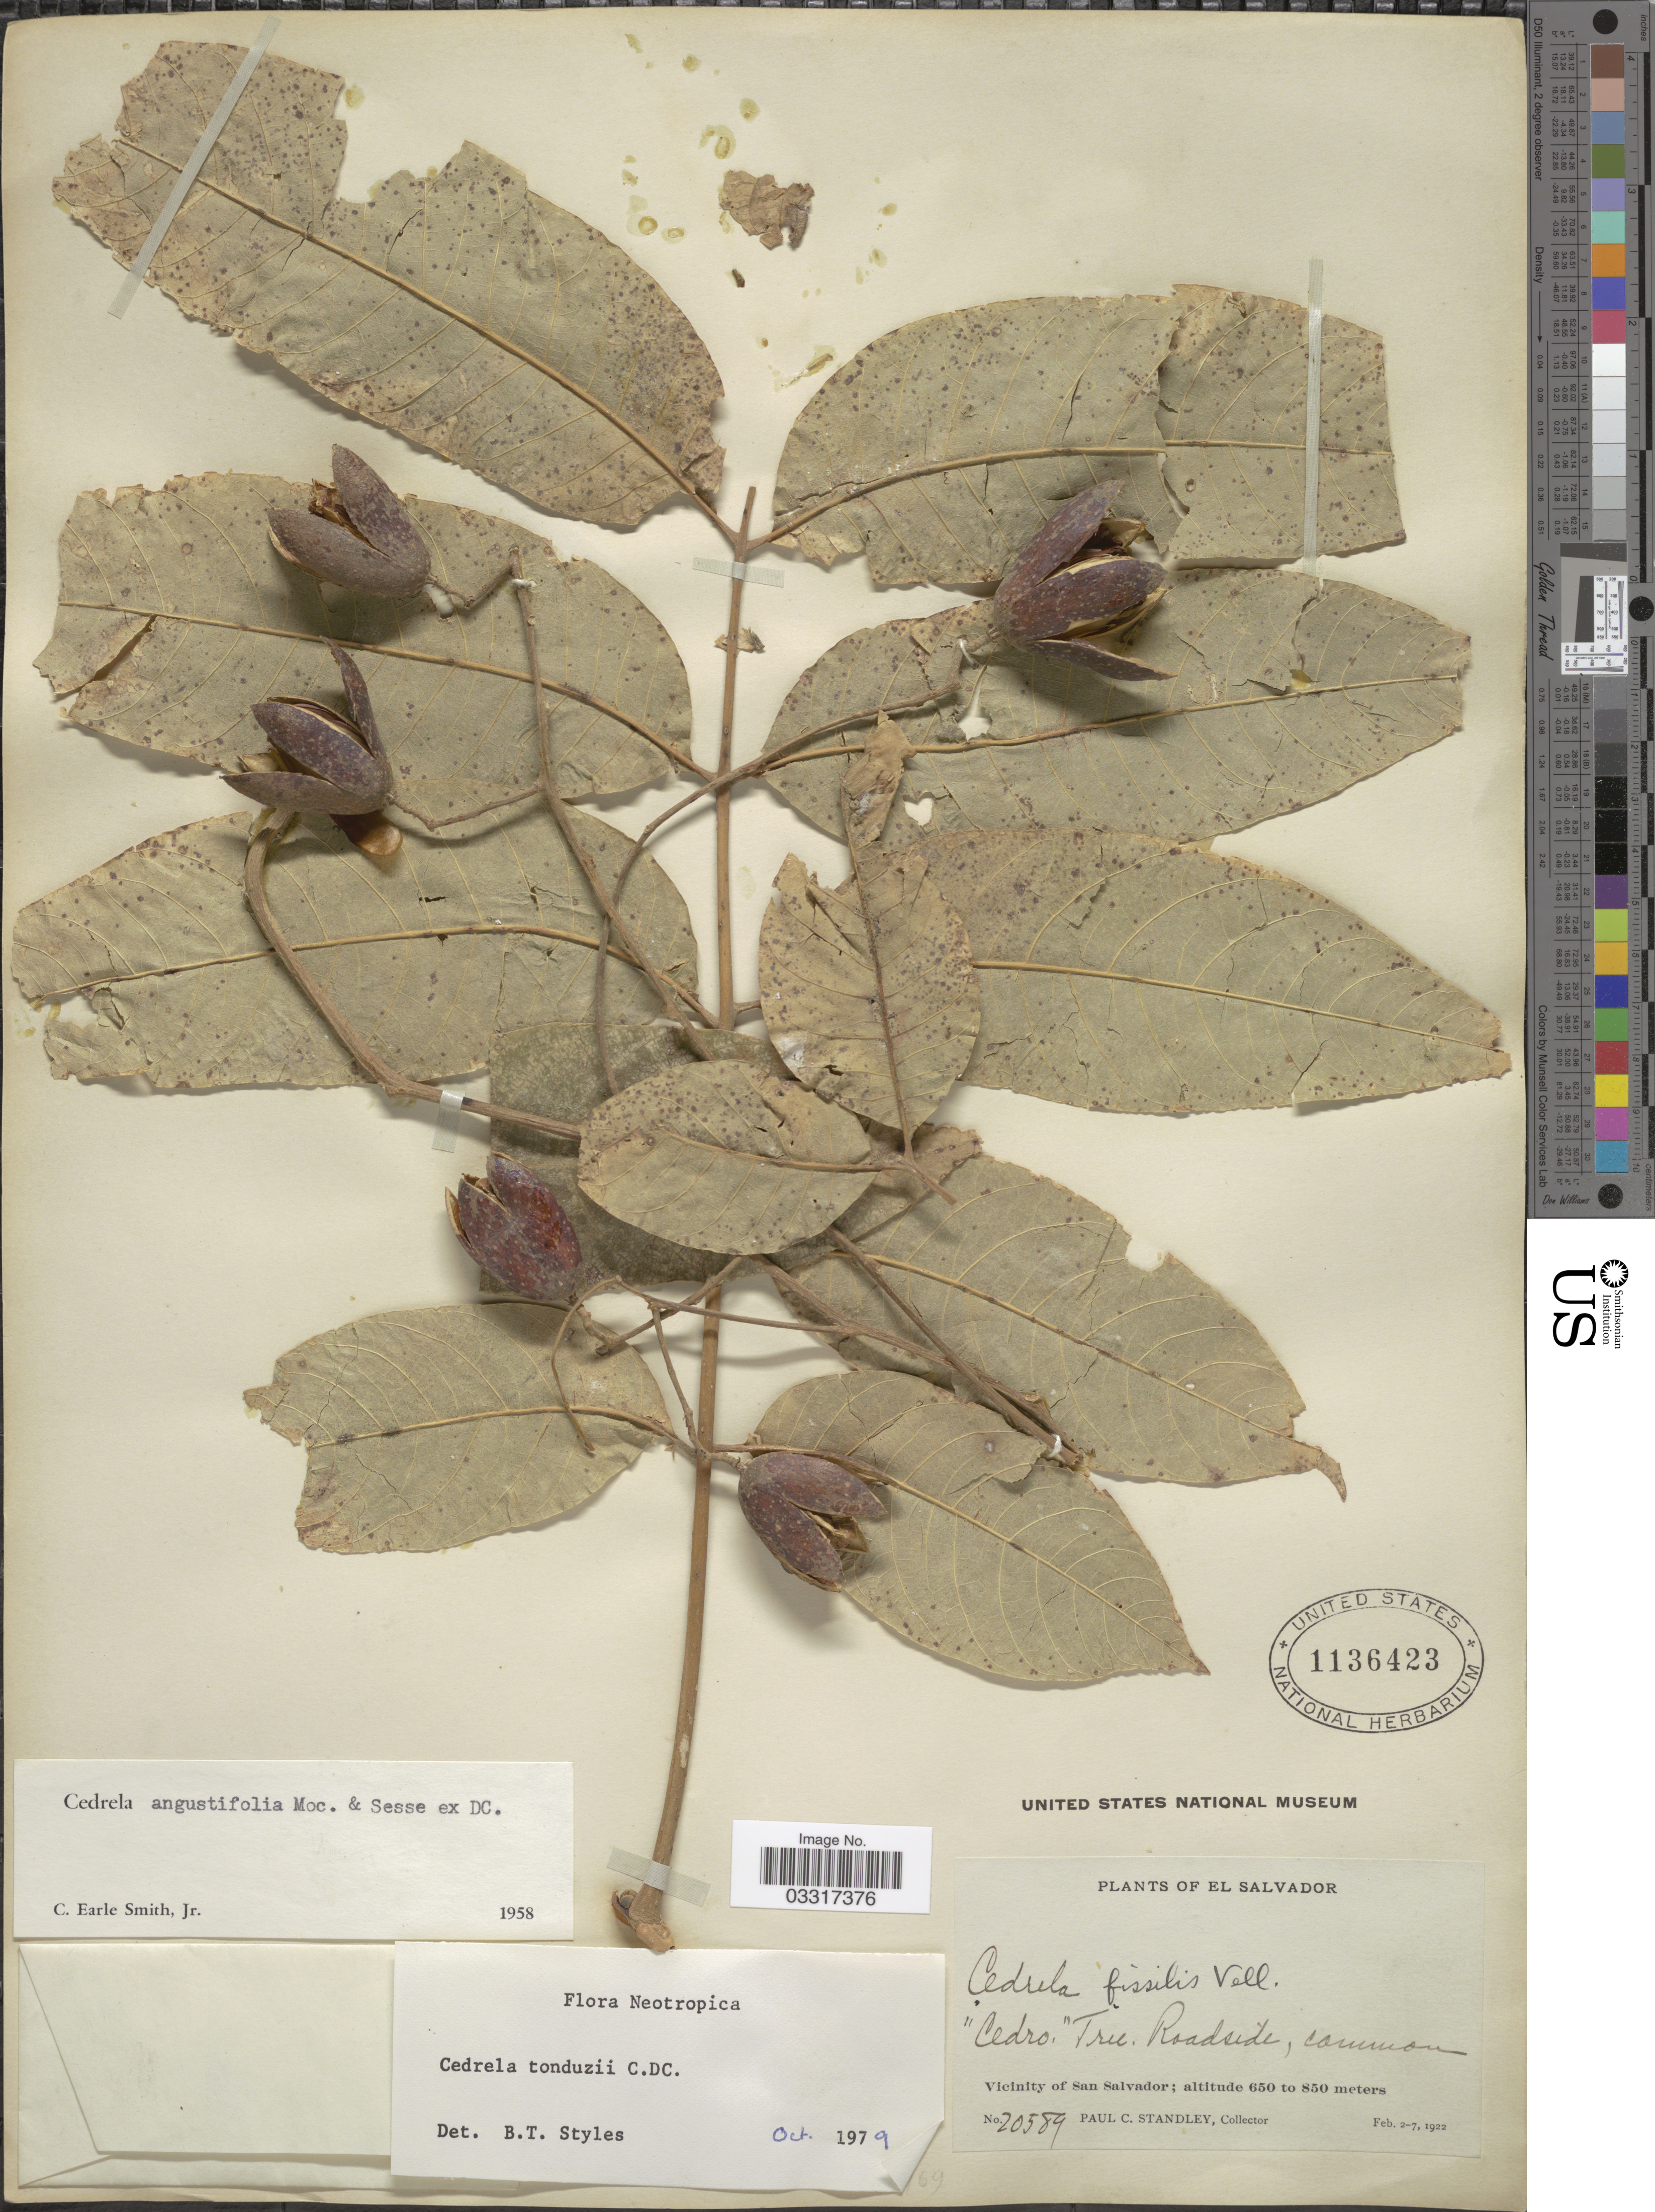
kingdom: Plantae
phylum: Tracheophyta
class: Magnoliopsida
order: Sapindales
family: Meliaceae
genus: Cedrela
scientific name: Cedrela tonduzii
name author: C. DC.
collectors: P. C. Standley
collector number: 20589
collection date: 1922-02-02/1922-02-07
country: El Salvador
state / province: San Salvador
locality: Vicinity of San Salvador.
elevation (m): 650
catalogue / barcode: US 1136423